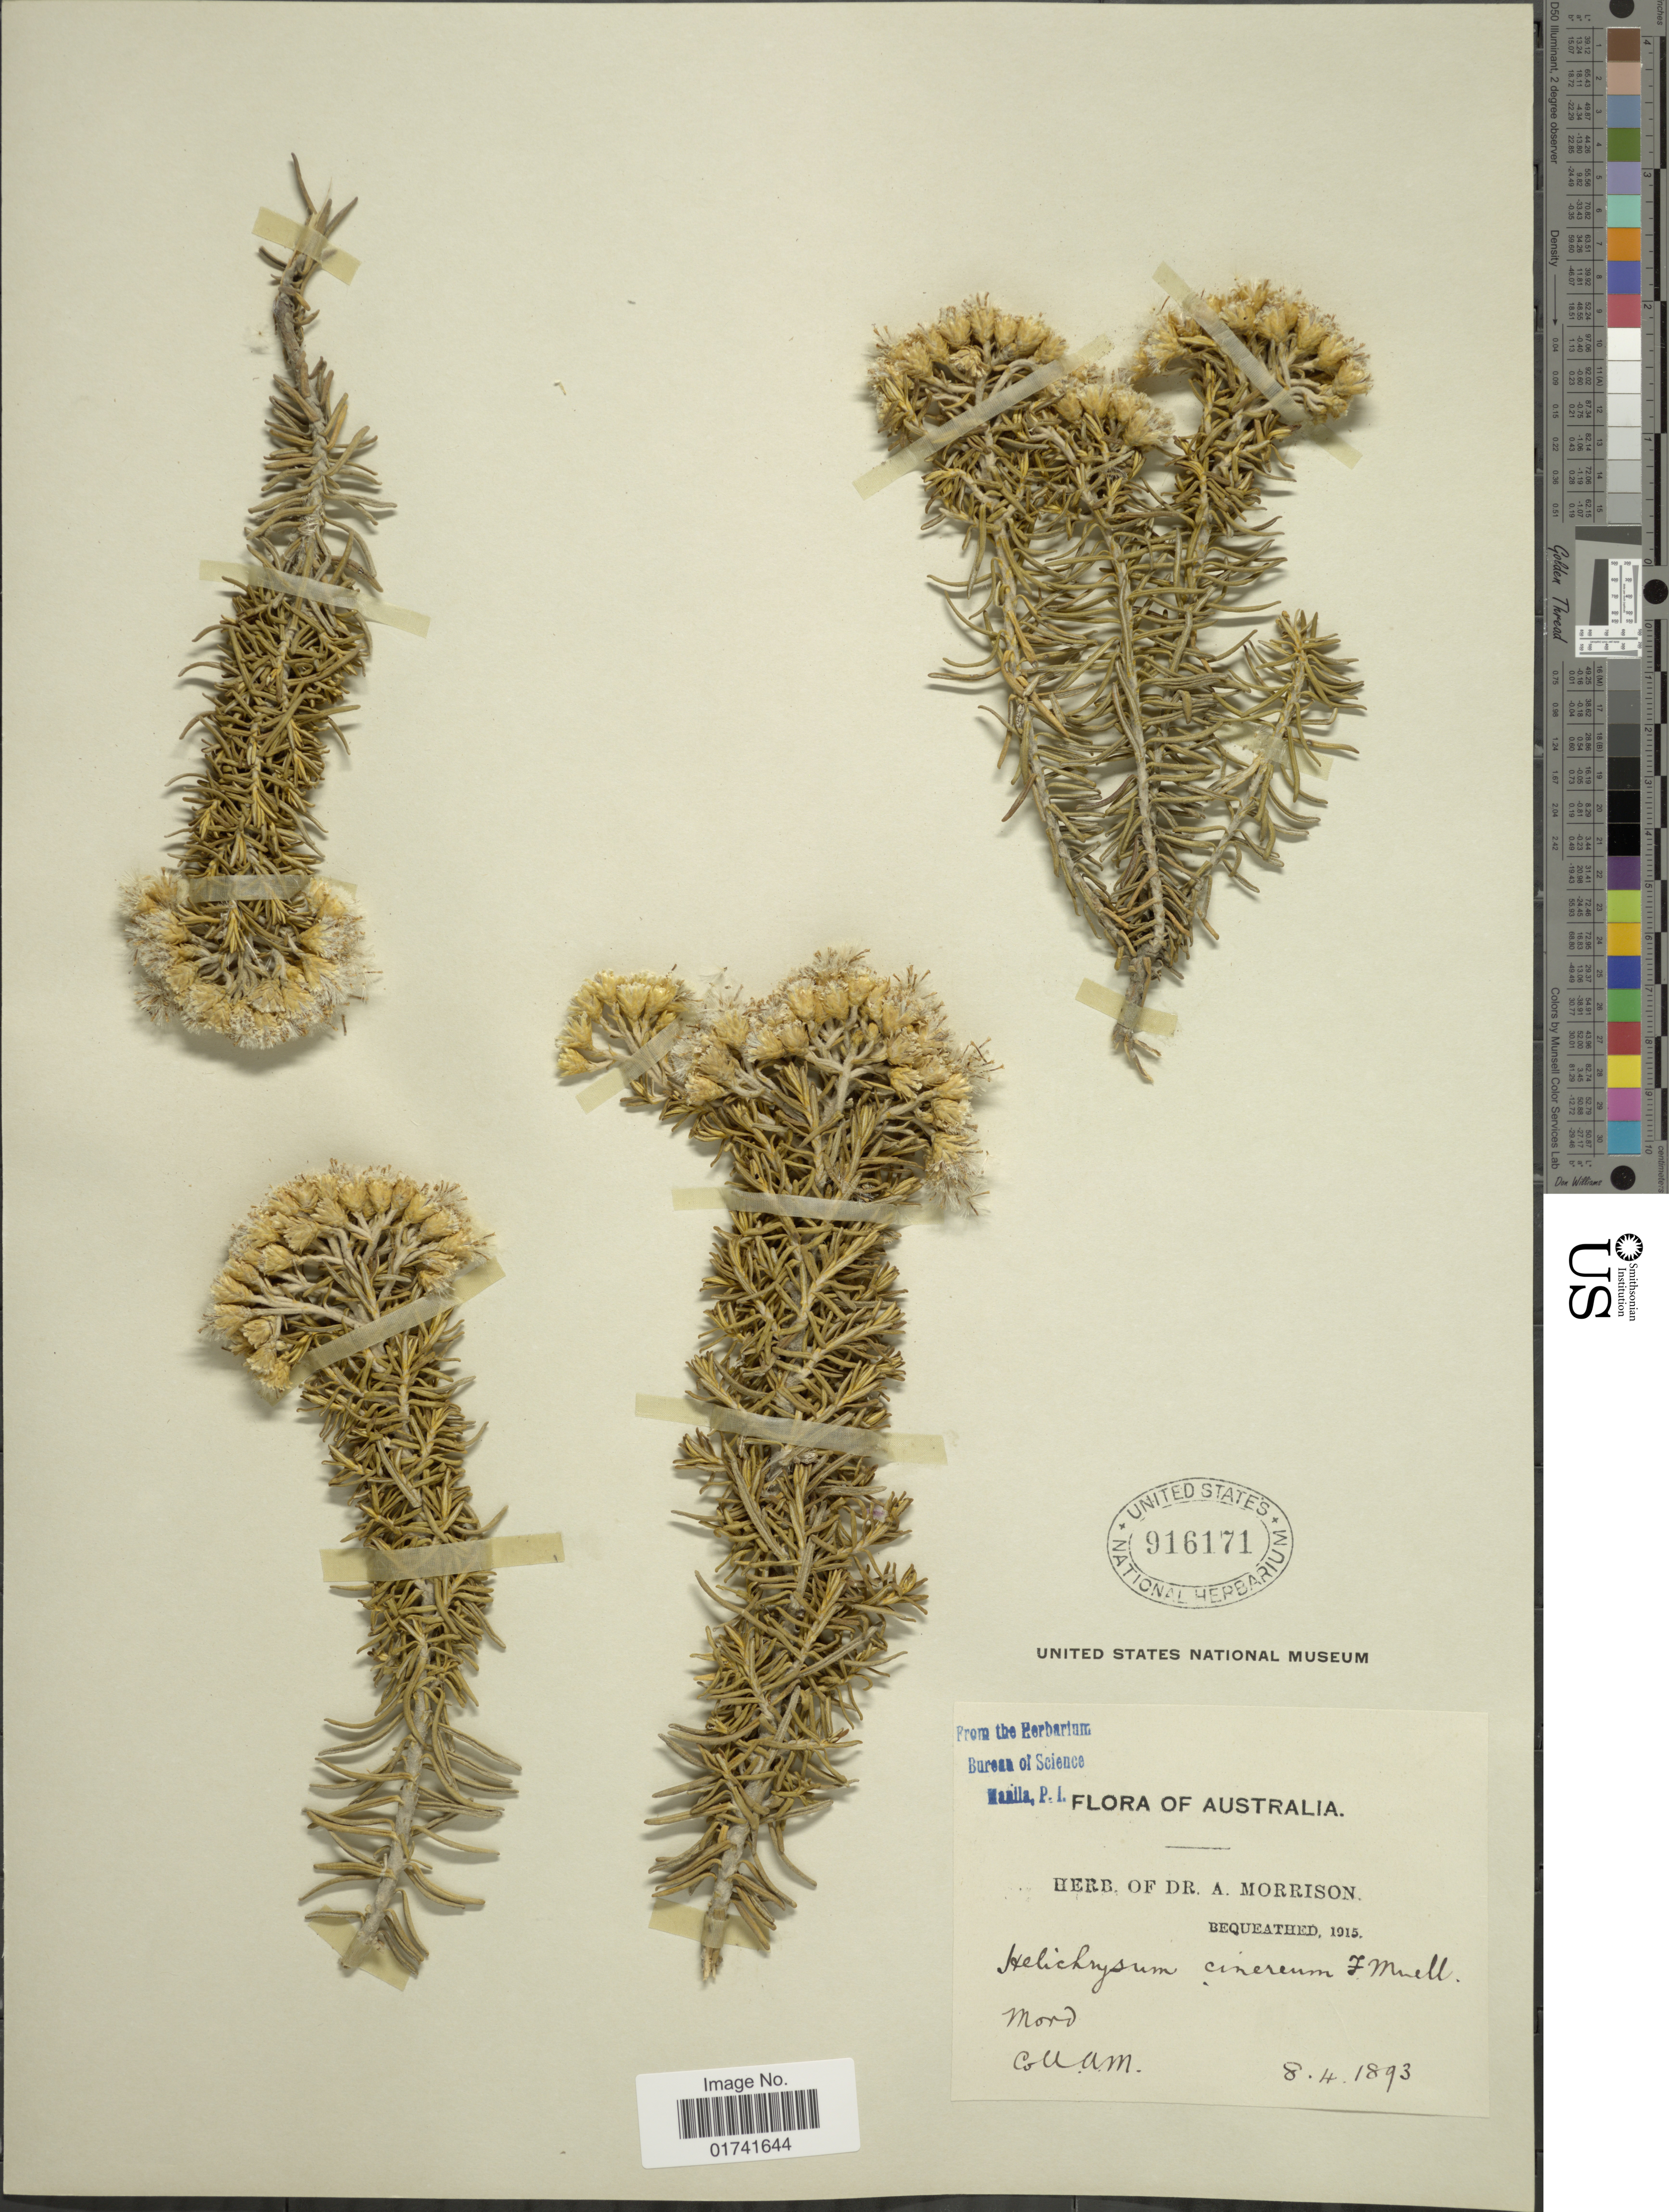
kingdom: Plantae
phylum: Tracheophyta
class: Magnoliopsida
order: Asterales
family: Asteraceae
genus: Ozothamnus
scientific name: Ozothamnus turbinatus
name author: DC.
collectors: A. Morrison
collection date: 1893-04-08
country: Australia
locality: Mord.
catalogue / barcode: US 916171